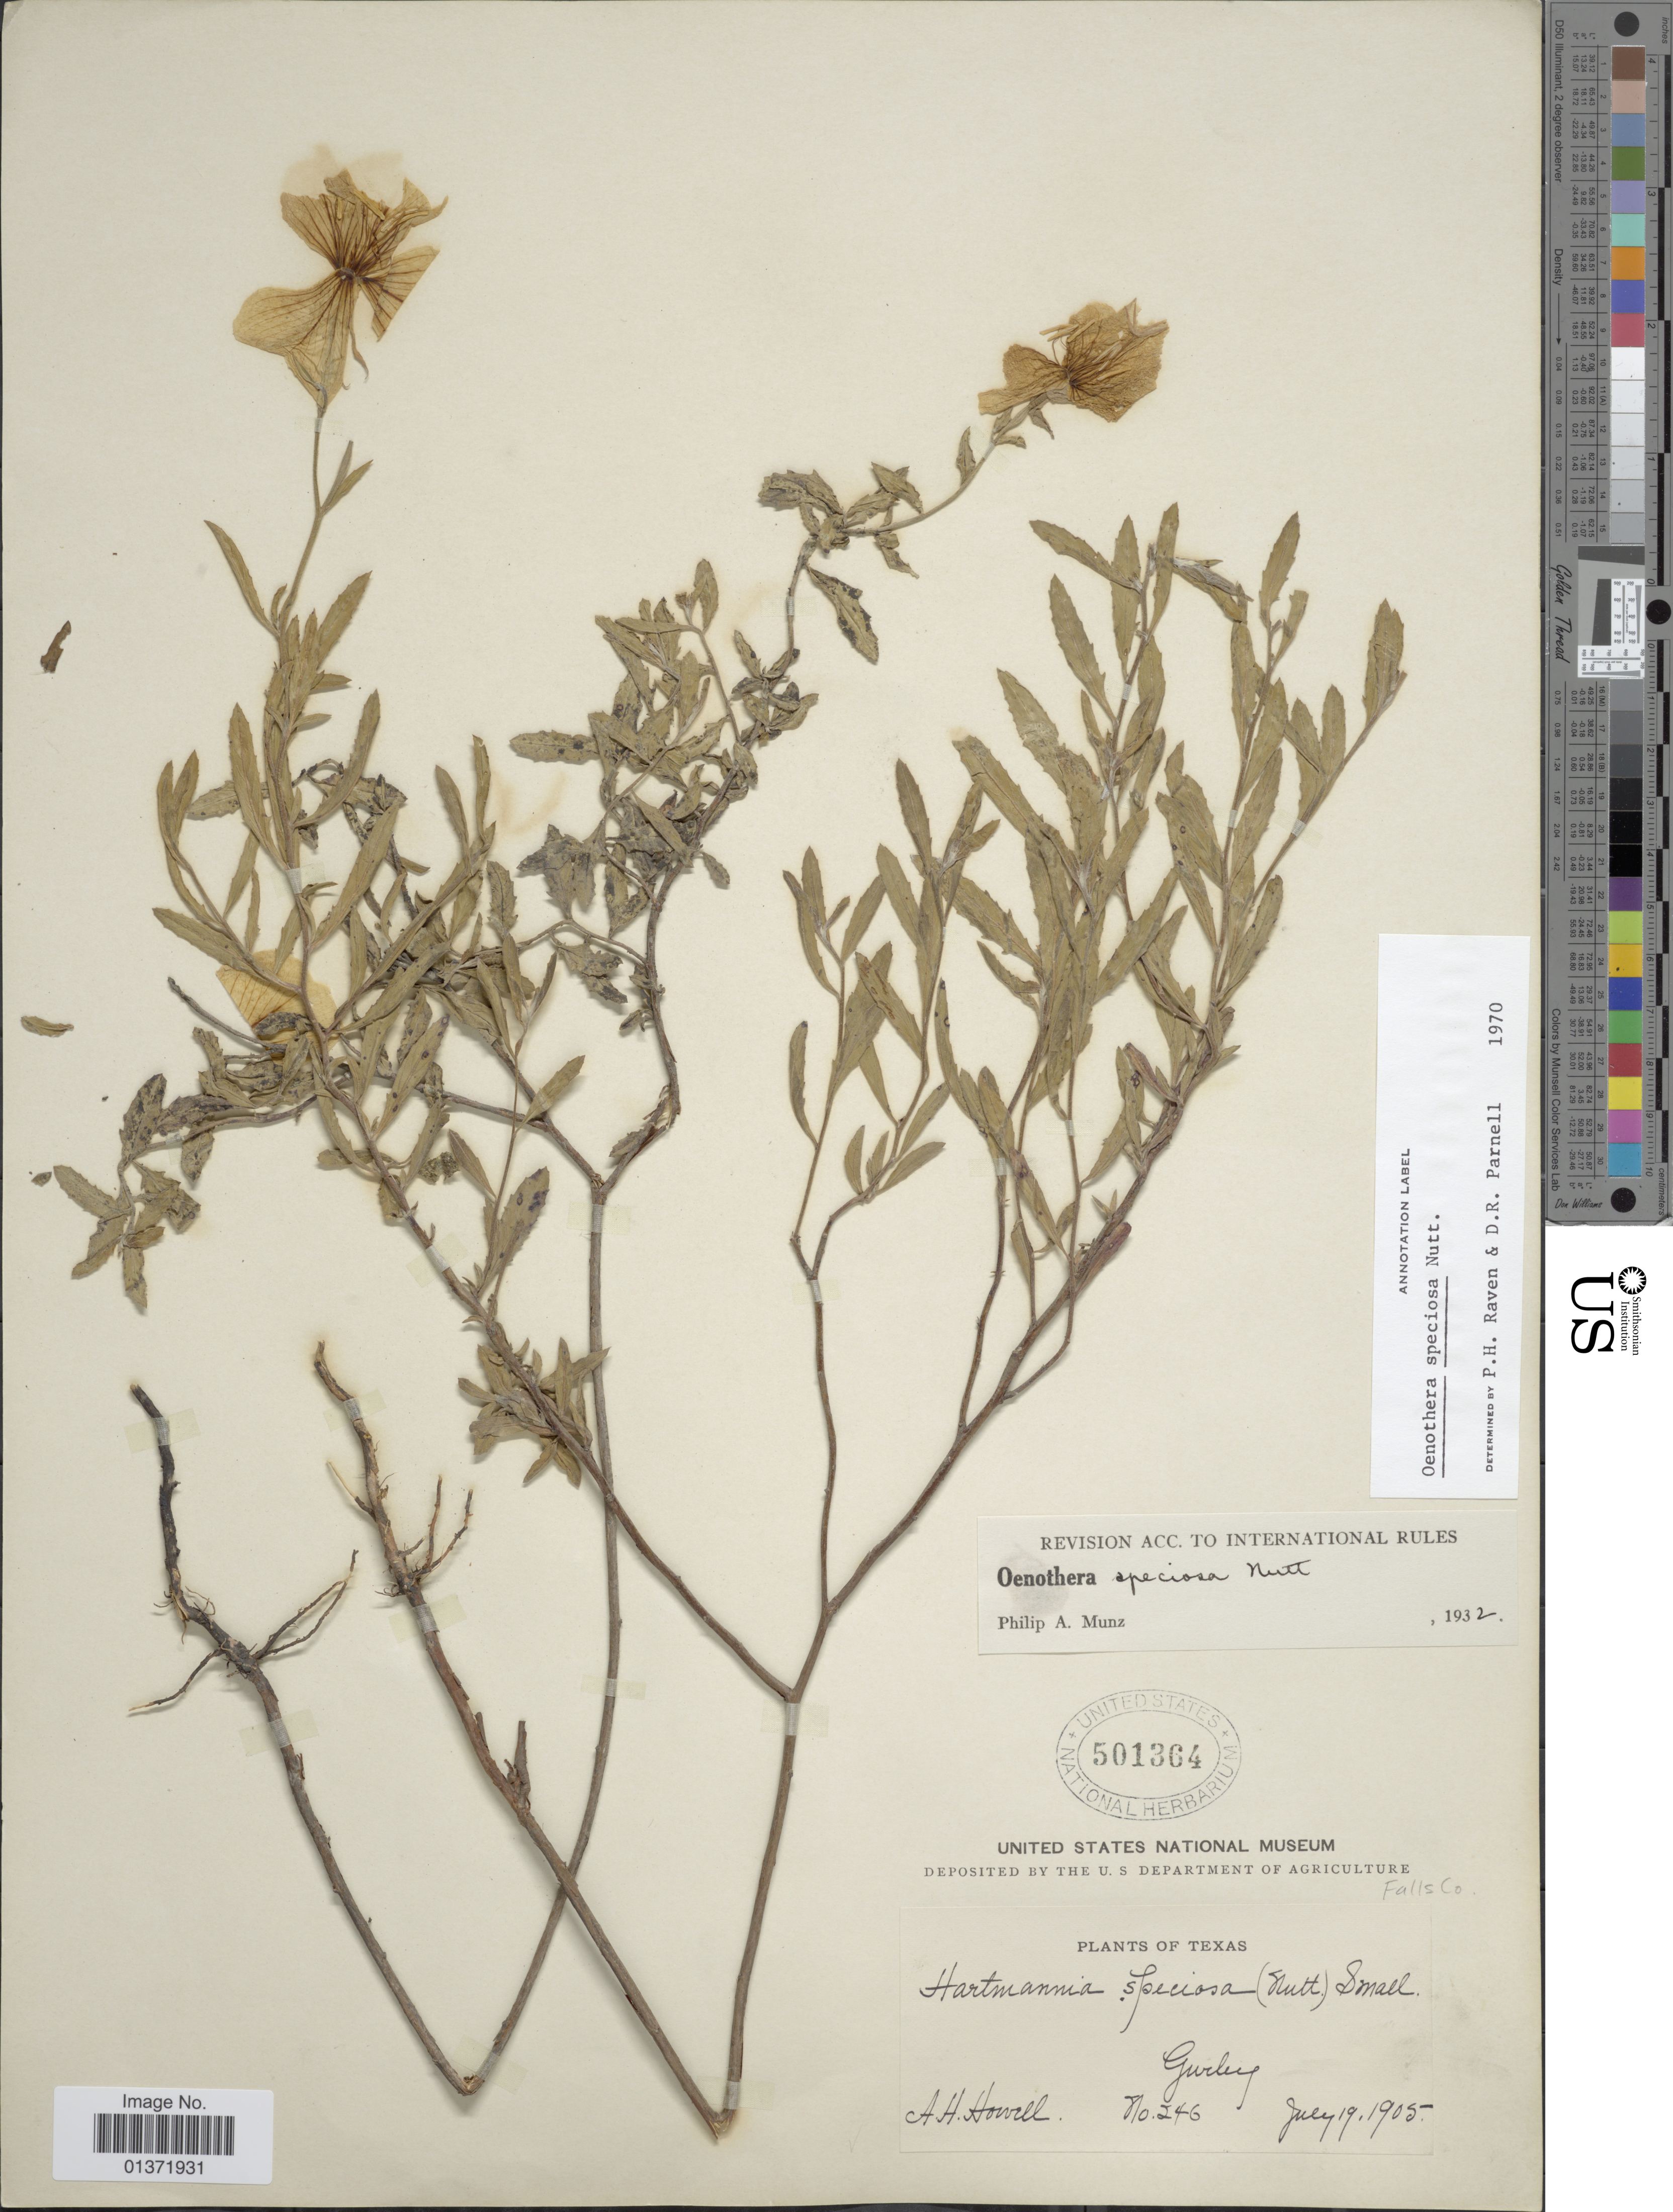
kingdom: Plantae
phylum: Tracheophyta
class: Magnoliopsida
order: Myrtales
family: Onagraceae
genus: Oenothera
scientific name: Oenothera speciosa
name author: Nutt.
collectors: A. Howell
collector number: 246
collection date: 1905-07-19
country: United States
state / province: Texas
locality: Gurley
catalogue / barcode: US 501364